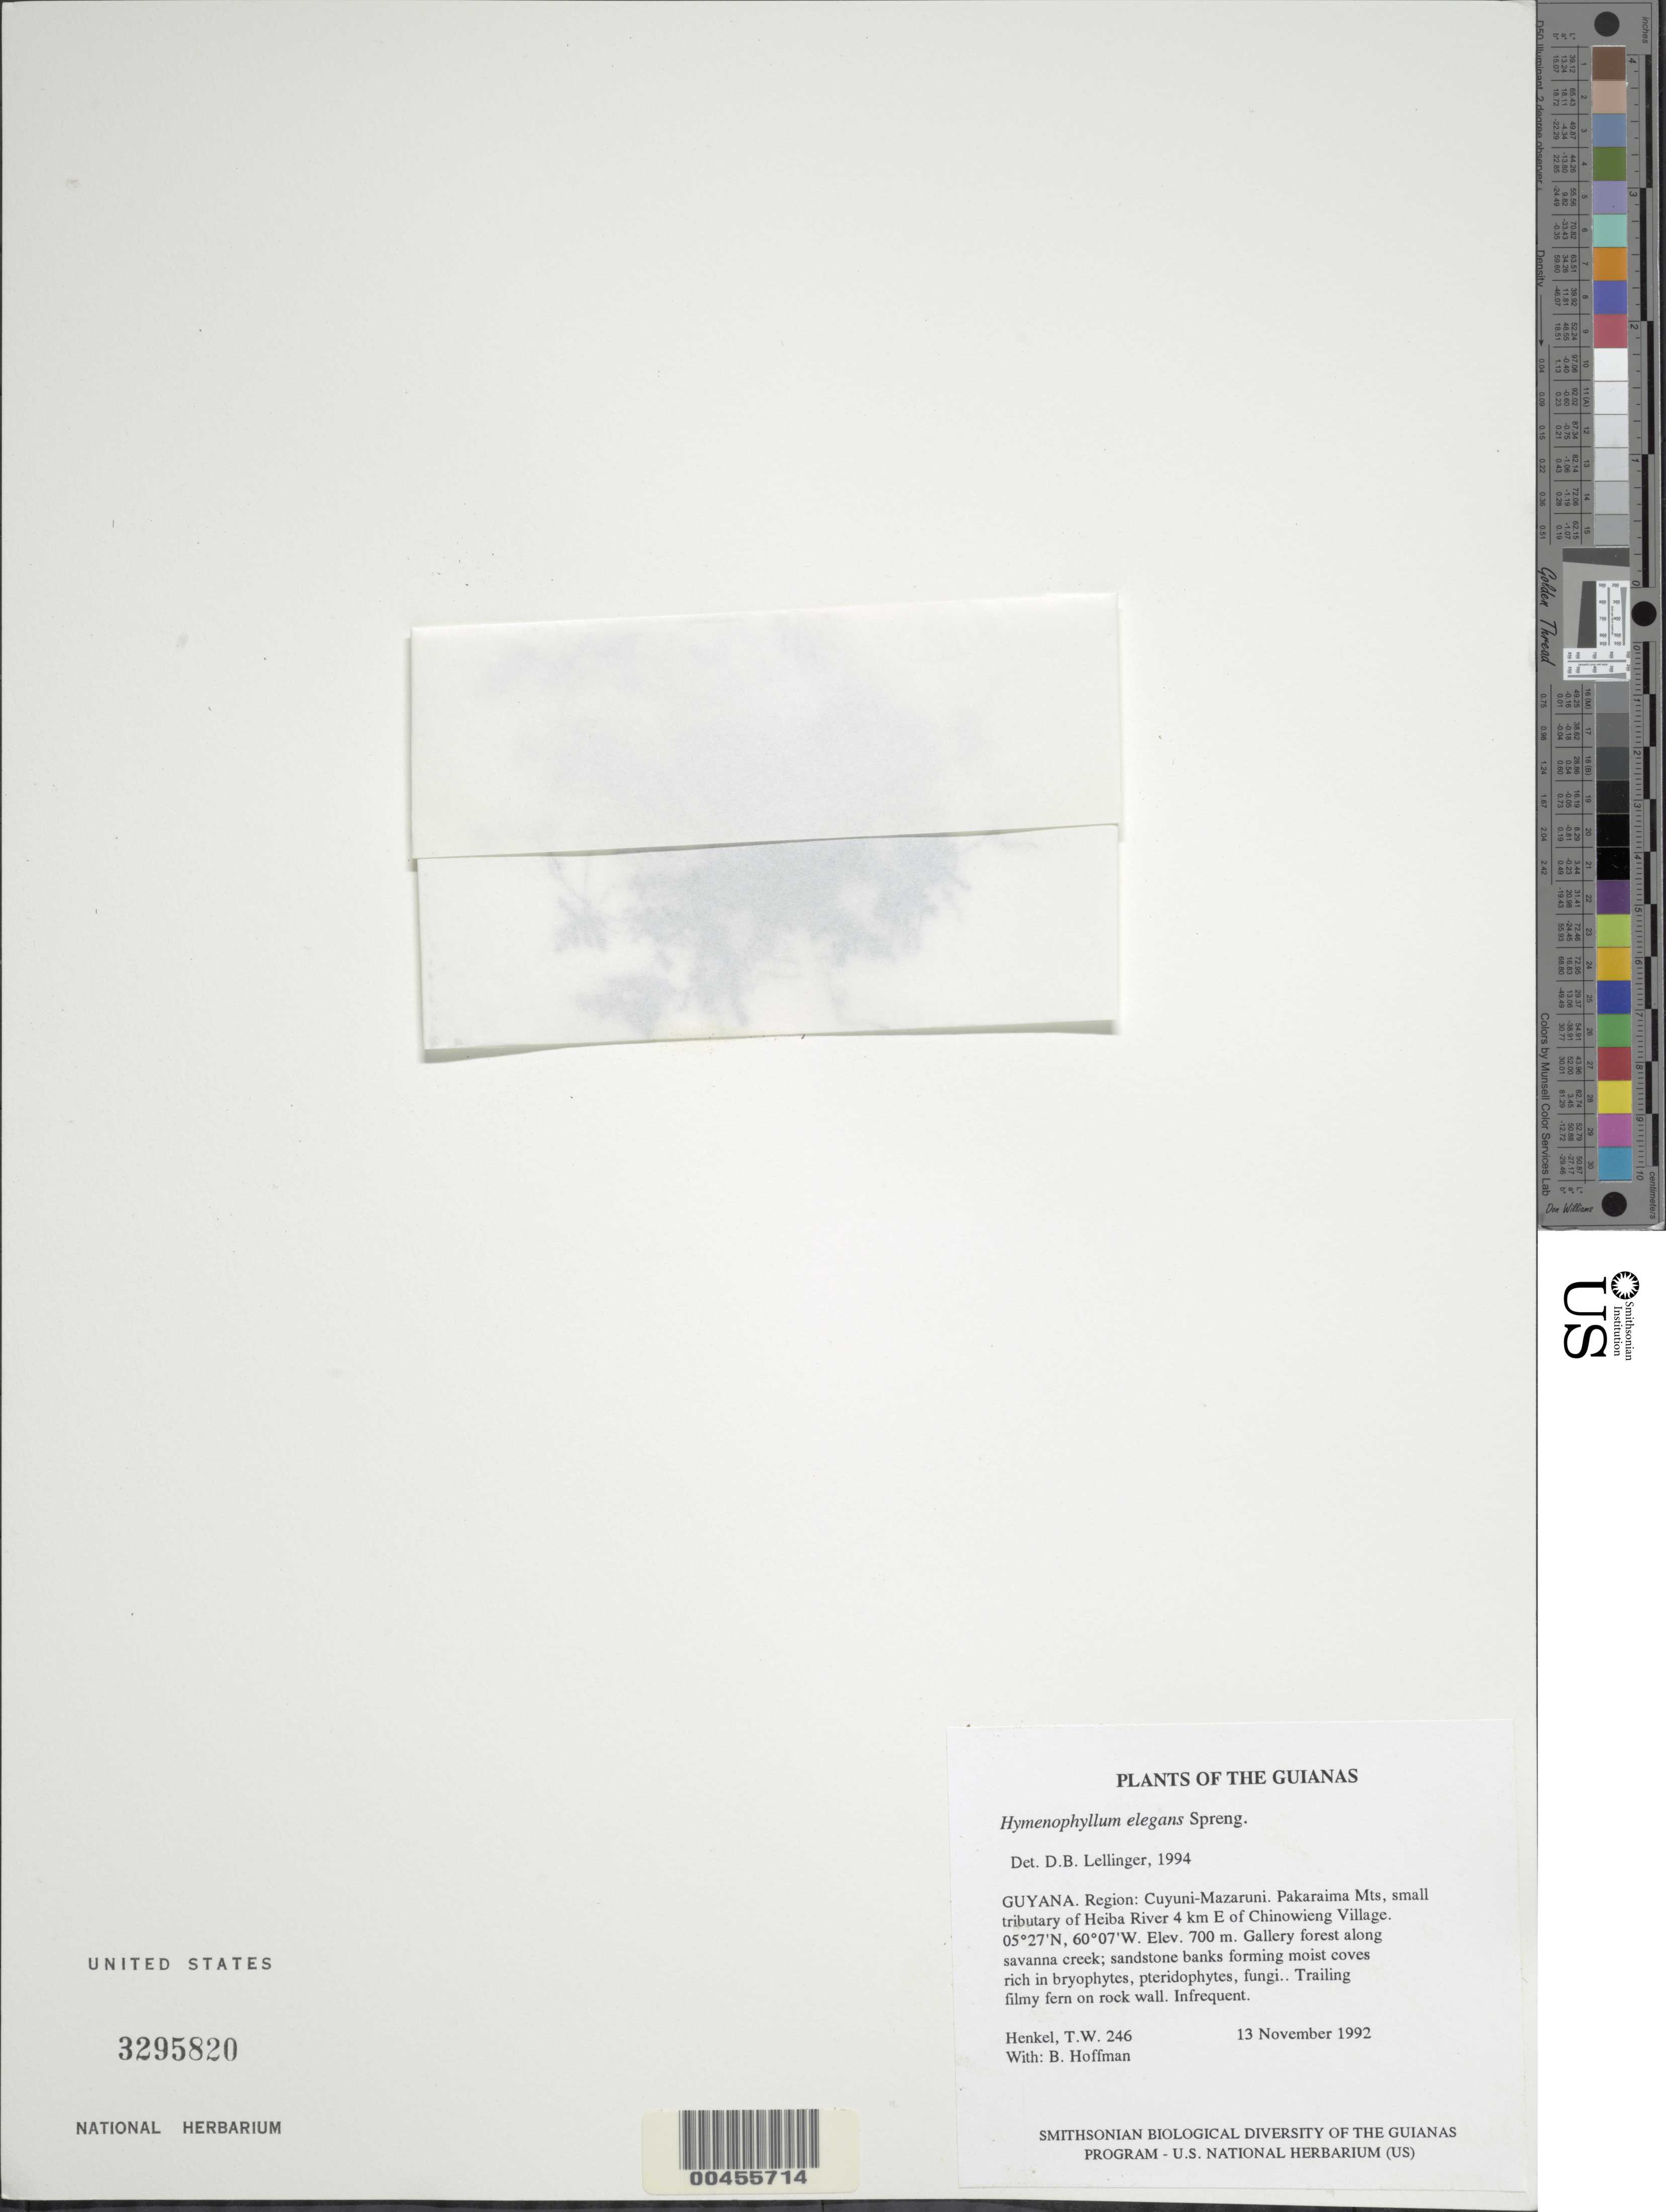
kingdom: Plantae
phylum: Tracheophyta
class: Polypodiopsida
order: Hymenophyllales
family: Hymenophyllaceae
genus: Hymenophyllum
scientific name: Hymenophyllum elegans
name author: Spreng.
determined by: Lellinger, David B., (BOT), Smithsonian Institution - National Museum of Natural History (UNITED STATES)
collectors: T. Henkel & B. Hoffman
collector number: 246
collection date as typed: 13 November 1992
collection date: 1992-11-13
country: Guyana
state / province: Cuyuni-Mazaruni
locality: Pakaraima Mts, small tributary of Heiba River 4 km E of Chinowieng Village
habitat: Gallery forest along savanna creek; sandstone banks forming moist coves rich in bryophytes, pteridophytes, fungi.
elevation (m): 700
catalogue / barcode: US 3295820